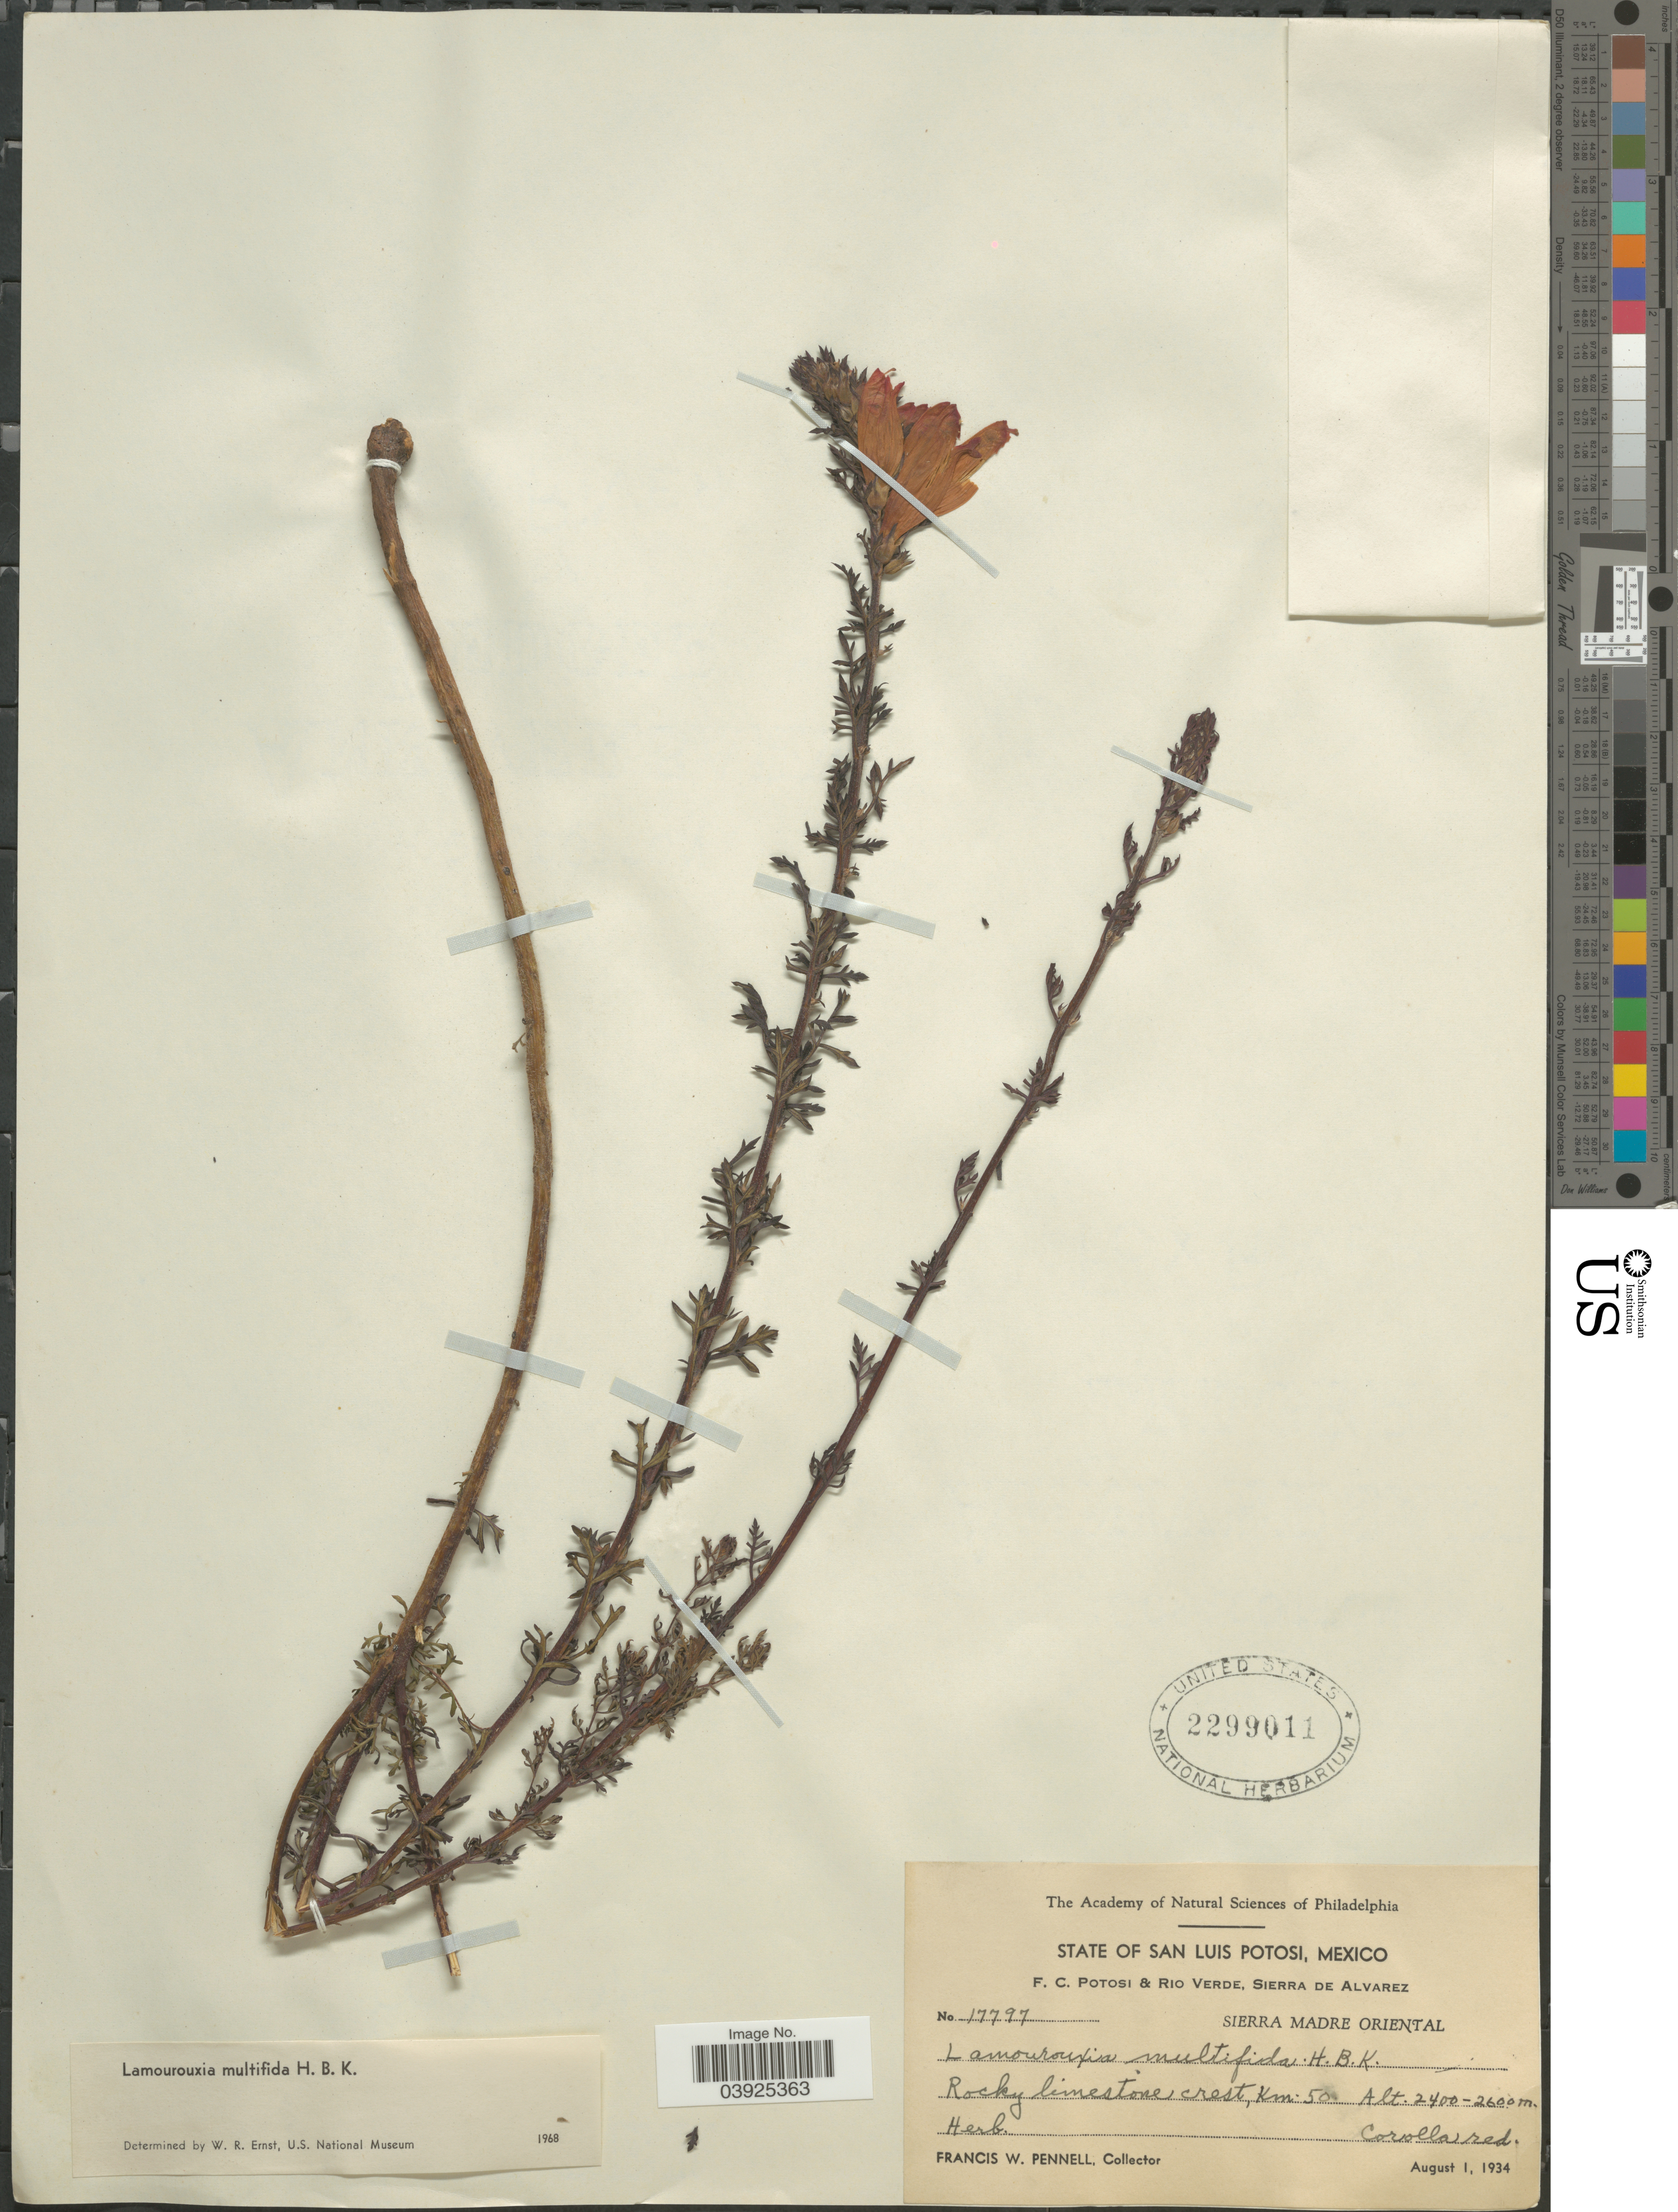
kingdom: Plantae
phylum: Tracheophyta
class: Magnoliopsida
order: Lamiales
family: Orobanchaceae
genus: Lamourouxia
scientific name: Lamourouxia multifida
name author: Kunth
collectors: F. W. Pennell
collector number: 17797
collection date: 1934-08-01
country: Mexico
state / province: San Luis Potosí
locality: F. C. Potosi & Rio Verde, Sierra de Alvarez. Sierra Madre Oriental. Km. 50.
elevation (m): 2400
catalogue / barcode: US 2299011